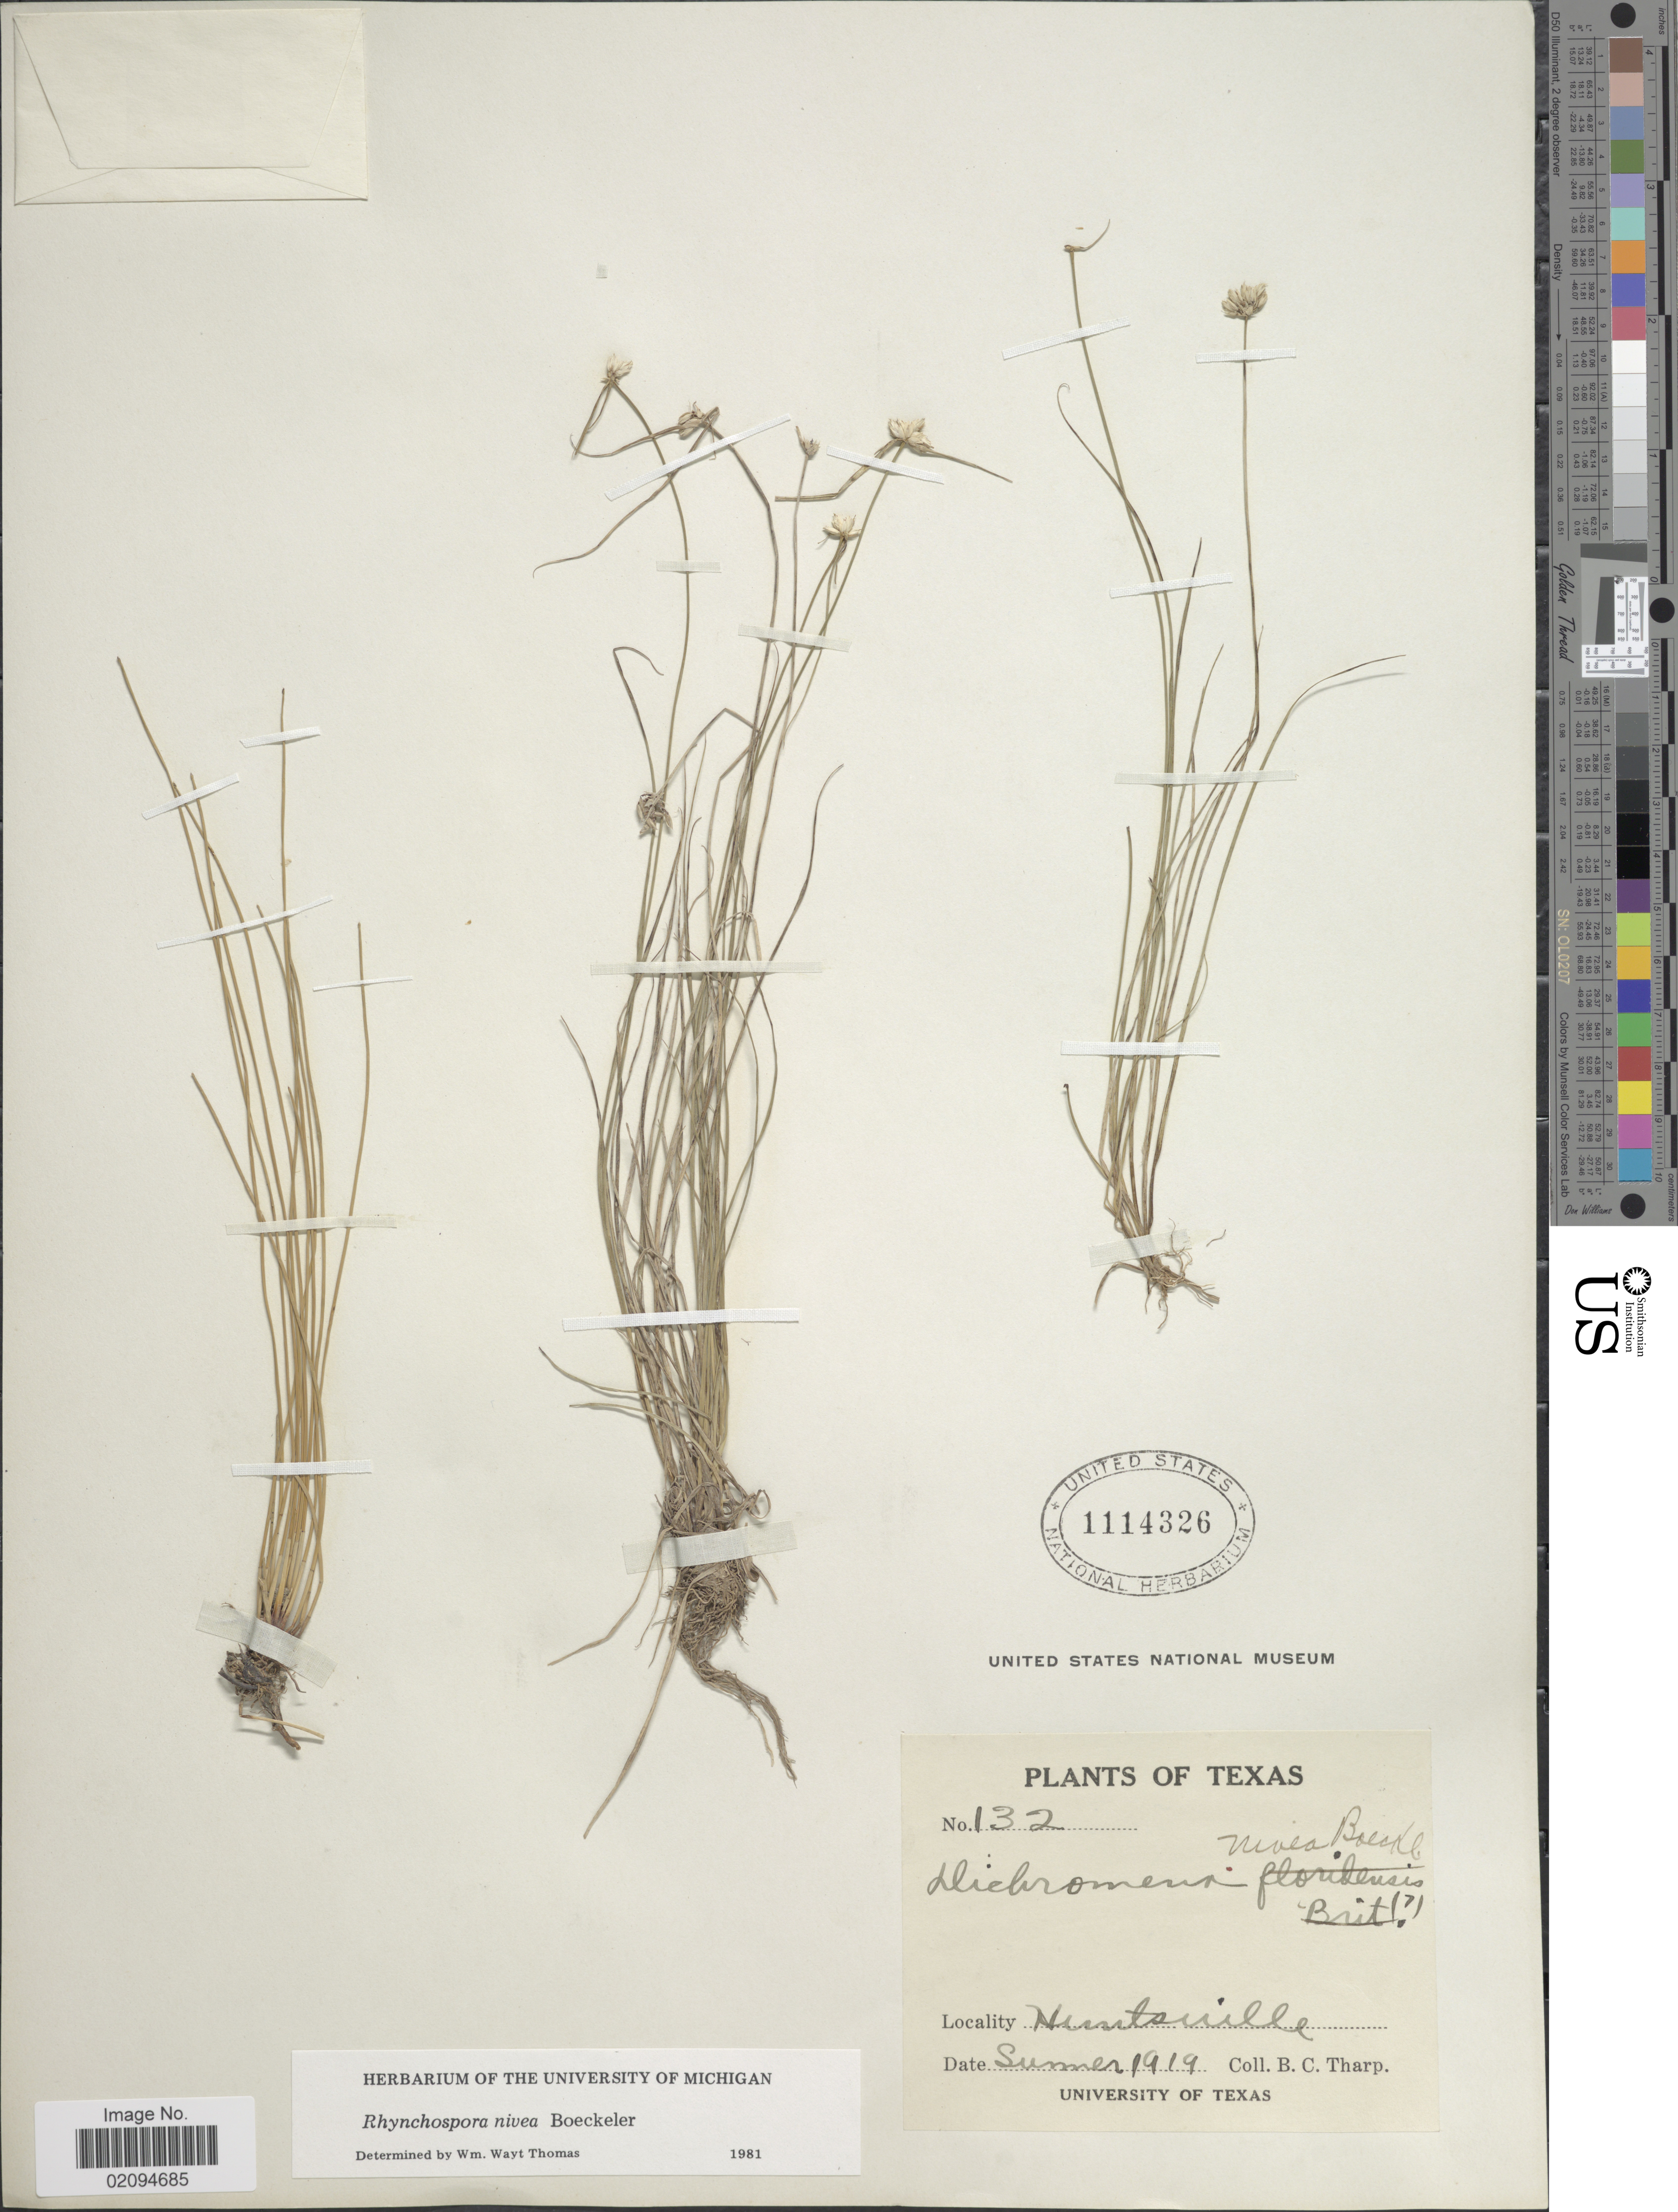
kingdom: Plantae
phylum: Tracheophyta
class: Liliopsida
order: Poales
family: Cyperaceae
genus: Rhynchospora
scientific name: Rhynchospora nivea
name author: Boeckeler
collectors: B. C. Tharp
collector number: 132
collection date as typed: Summer 1919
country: United States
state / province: Texas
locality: Huntsville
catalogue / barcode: US 1114326